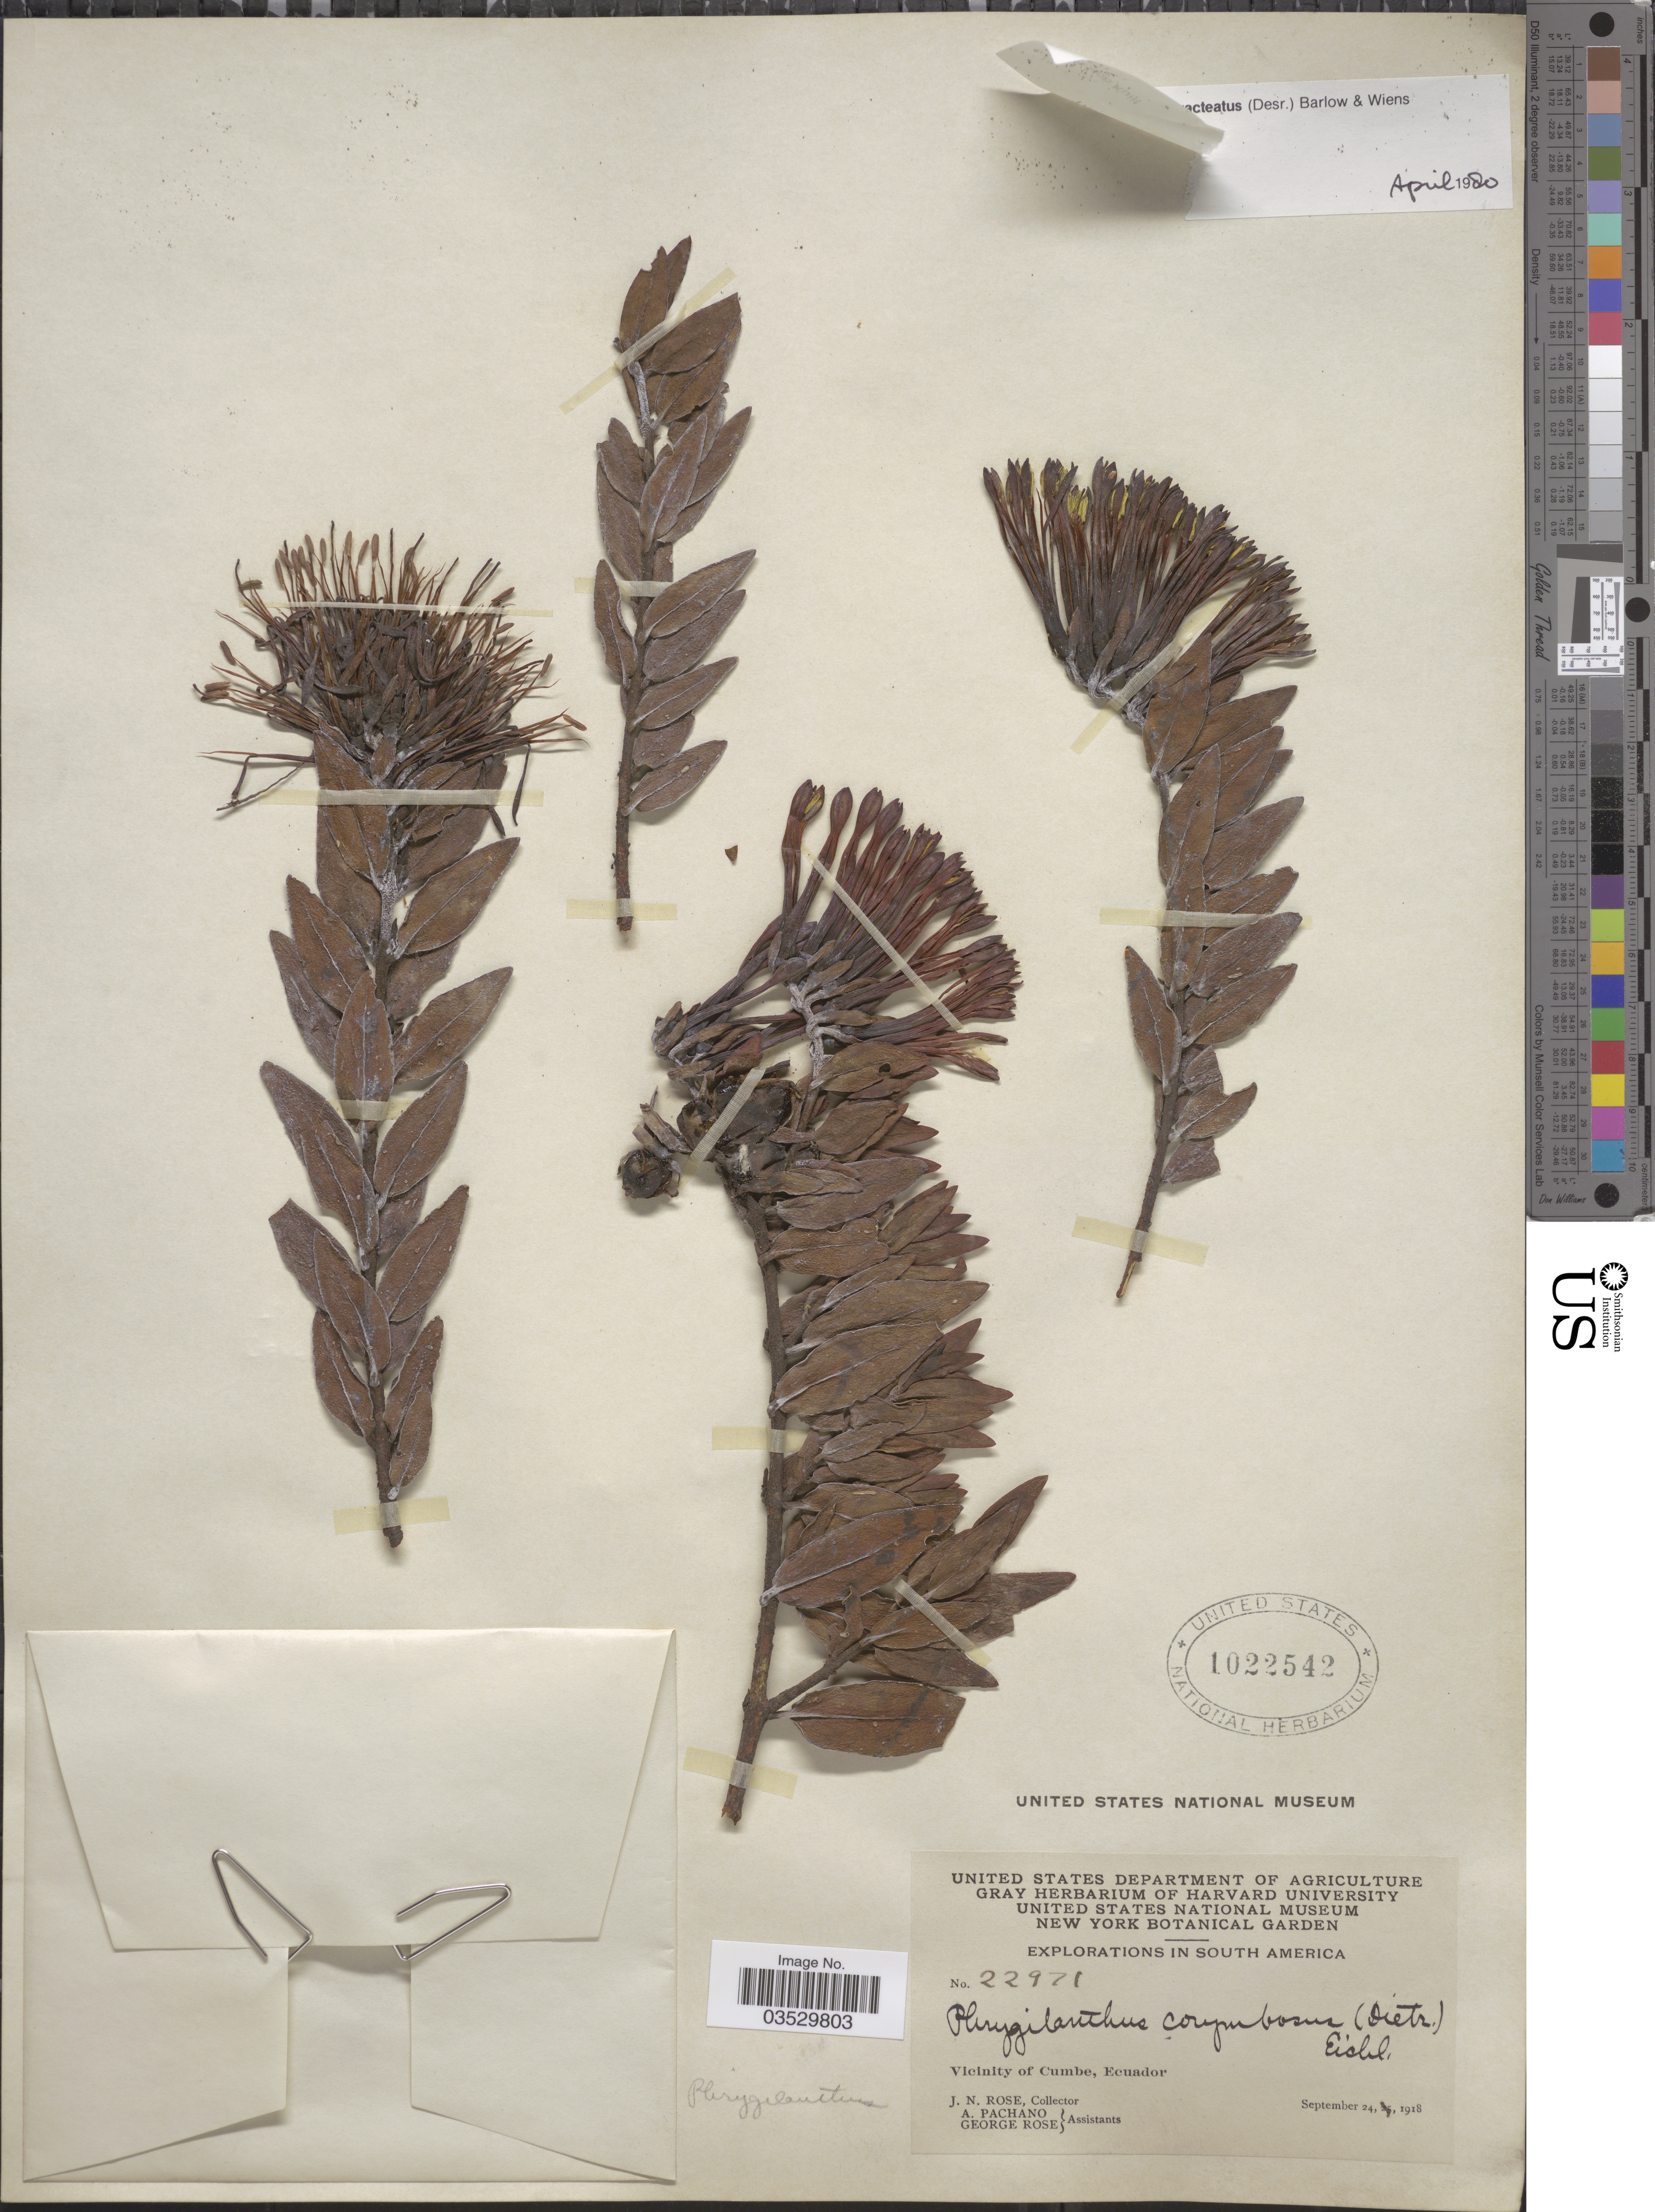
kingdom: Plantae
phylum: Tracheophyta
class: Magnoliopsida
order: Santalales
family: Loranthaceae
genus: Tristerix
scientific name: Tristerix longebracteatus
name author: (Desr.) Bart. & Wiens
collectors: J. N. Rose, A. Pachano & G. Rose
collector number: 22971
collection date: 1918-09-24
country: Ecuador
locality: Vicinity of Cumbe.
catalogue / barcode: US 1022542